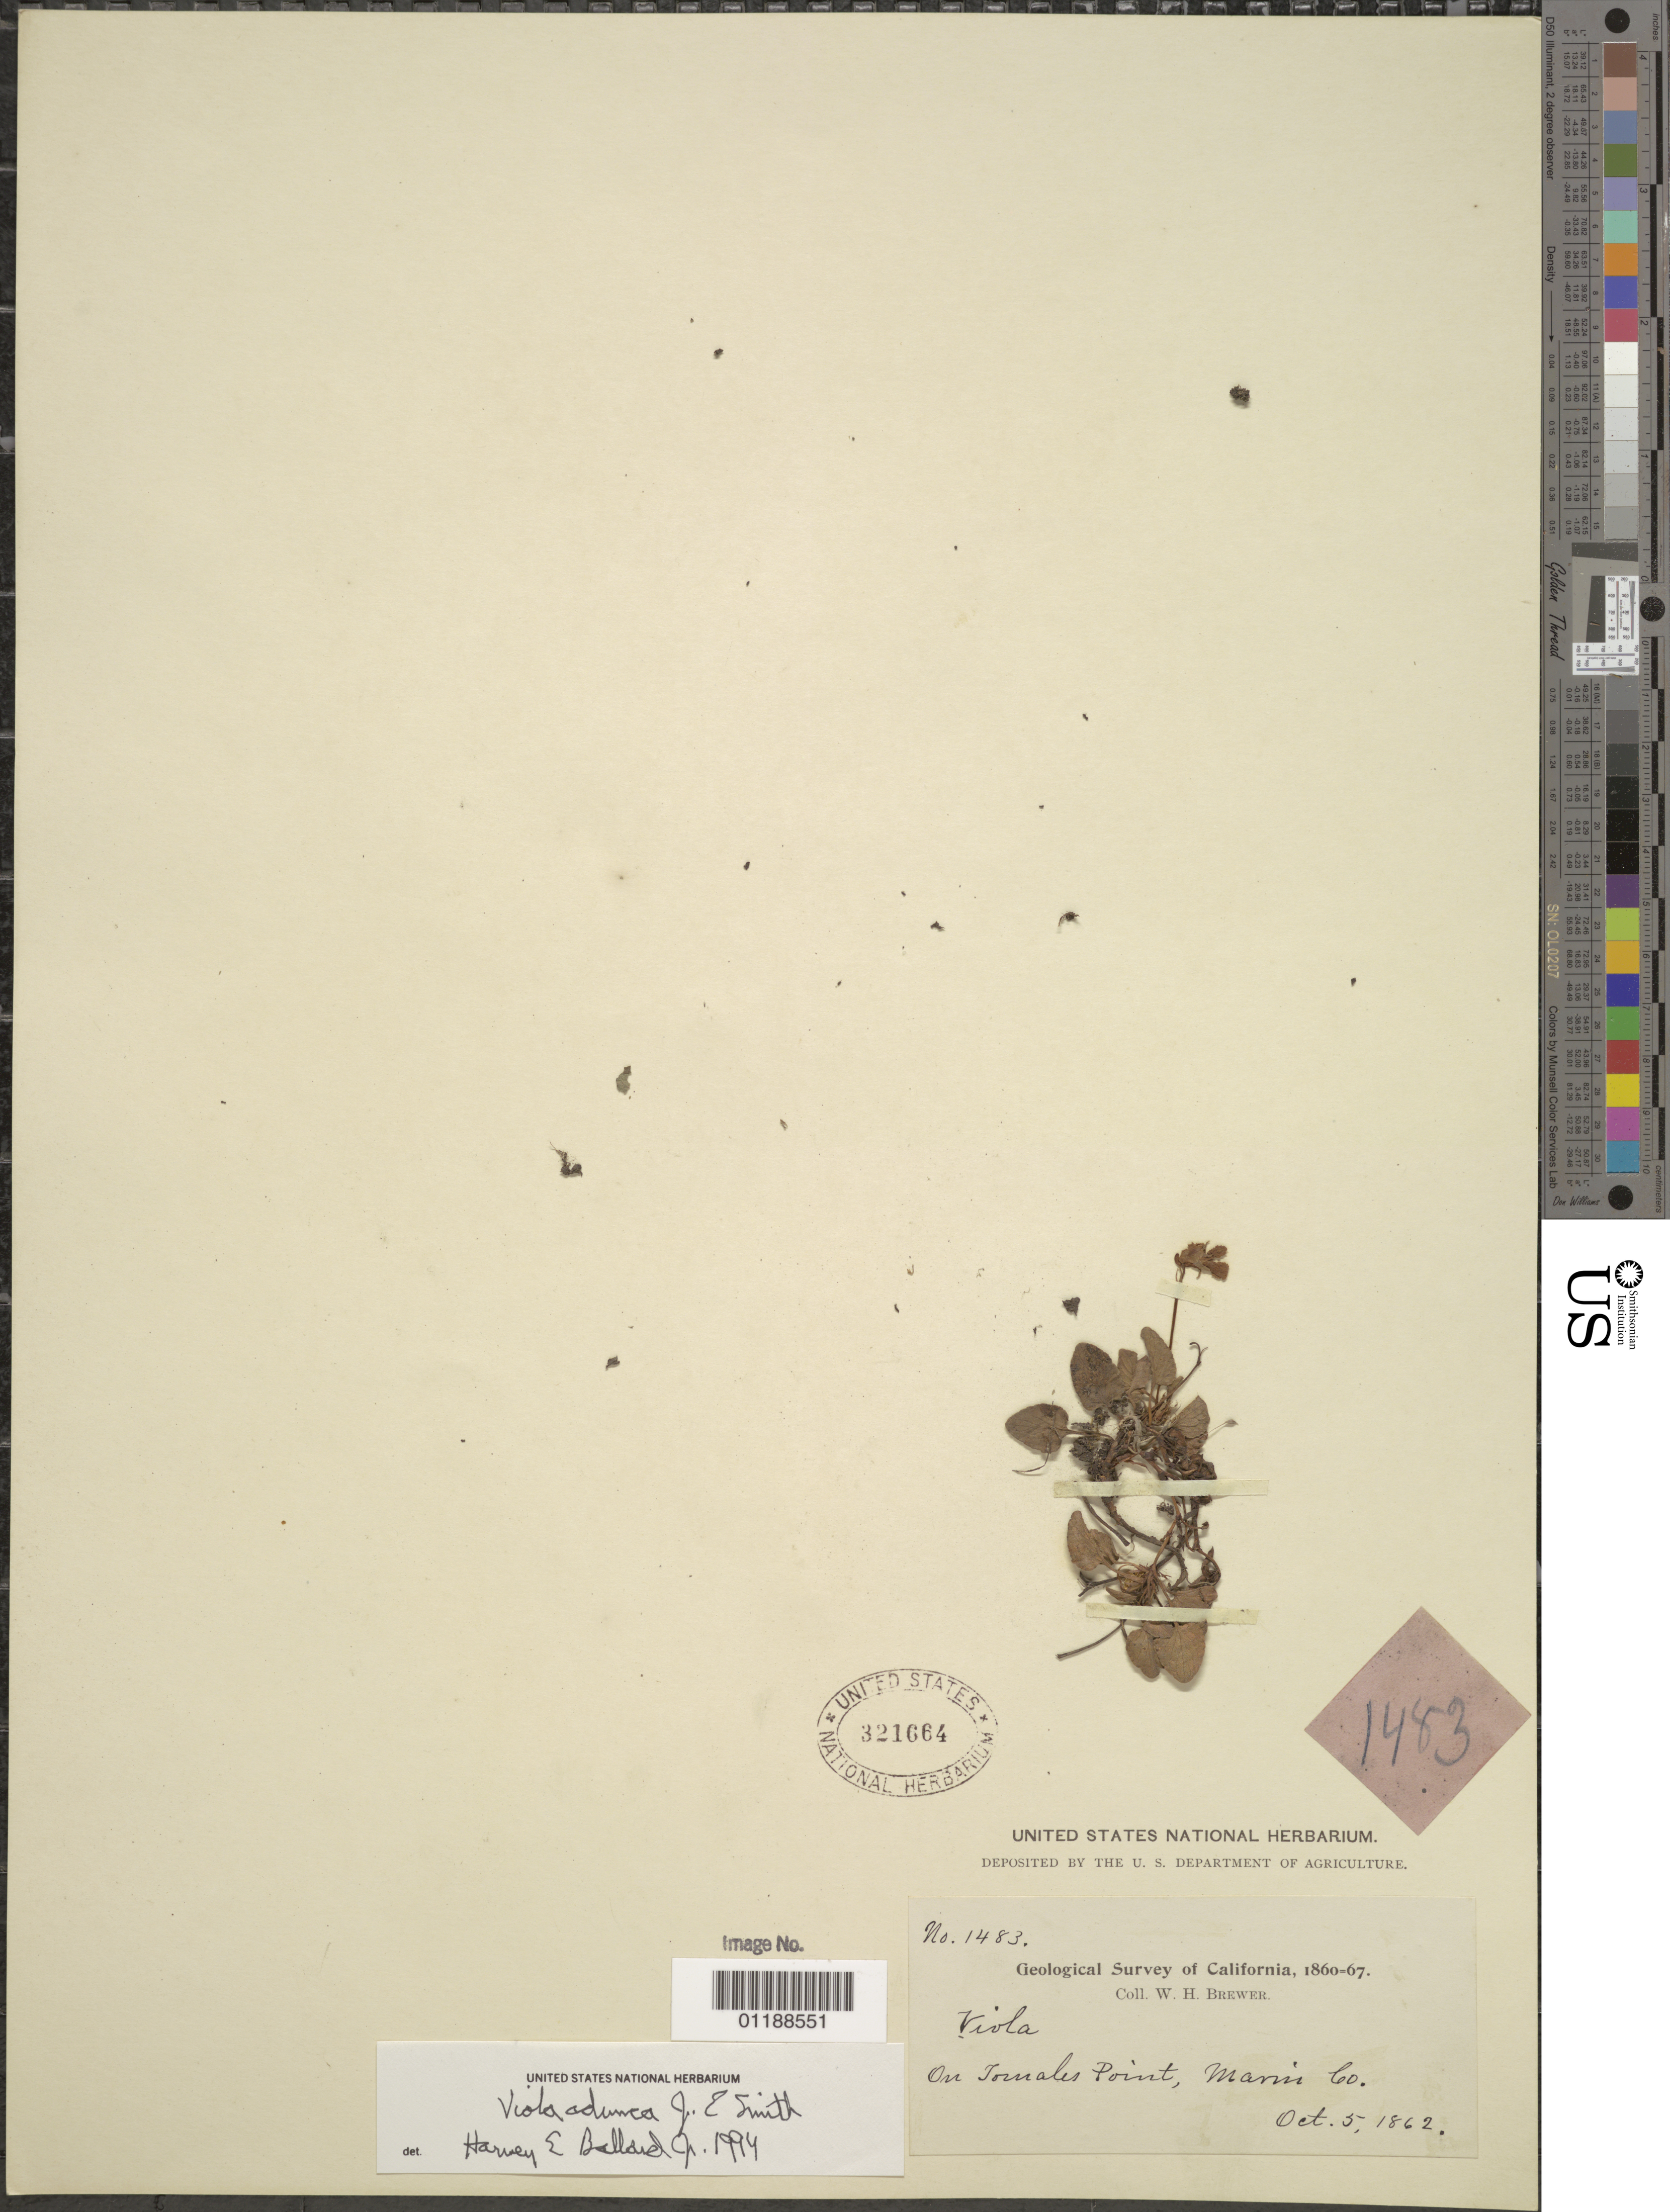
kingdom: Plantae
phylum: Tracheophyta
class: Magnoliopsida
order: Malpighiales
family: Violaceae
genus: Viola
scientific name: Viola adunca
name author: Sm.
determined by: Ballard, Harvey E.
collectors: W. H. Brewer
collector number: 1483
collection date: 1862-10-05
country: United States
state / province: California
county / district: Marin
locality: on Tomales Point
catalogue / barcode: US 321664